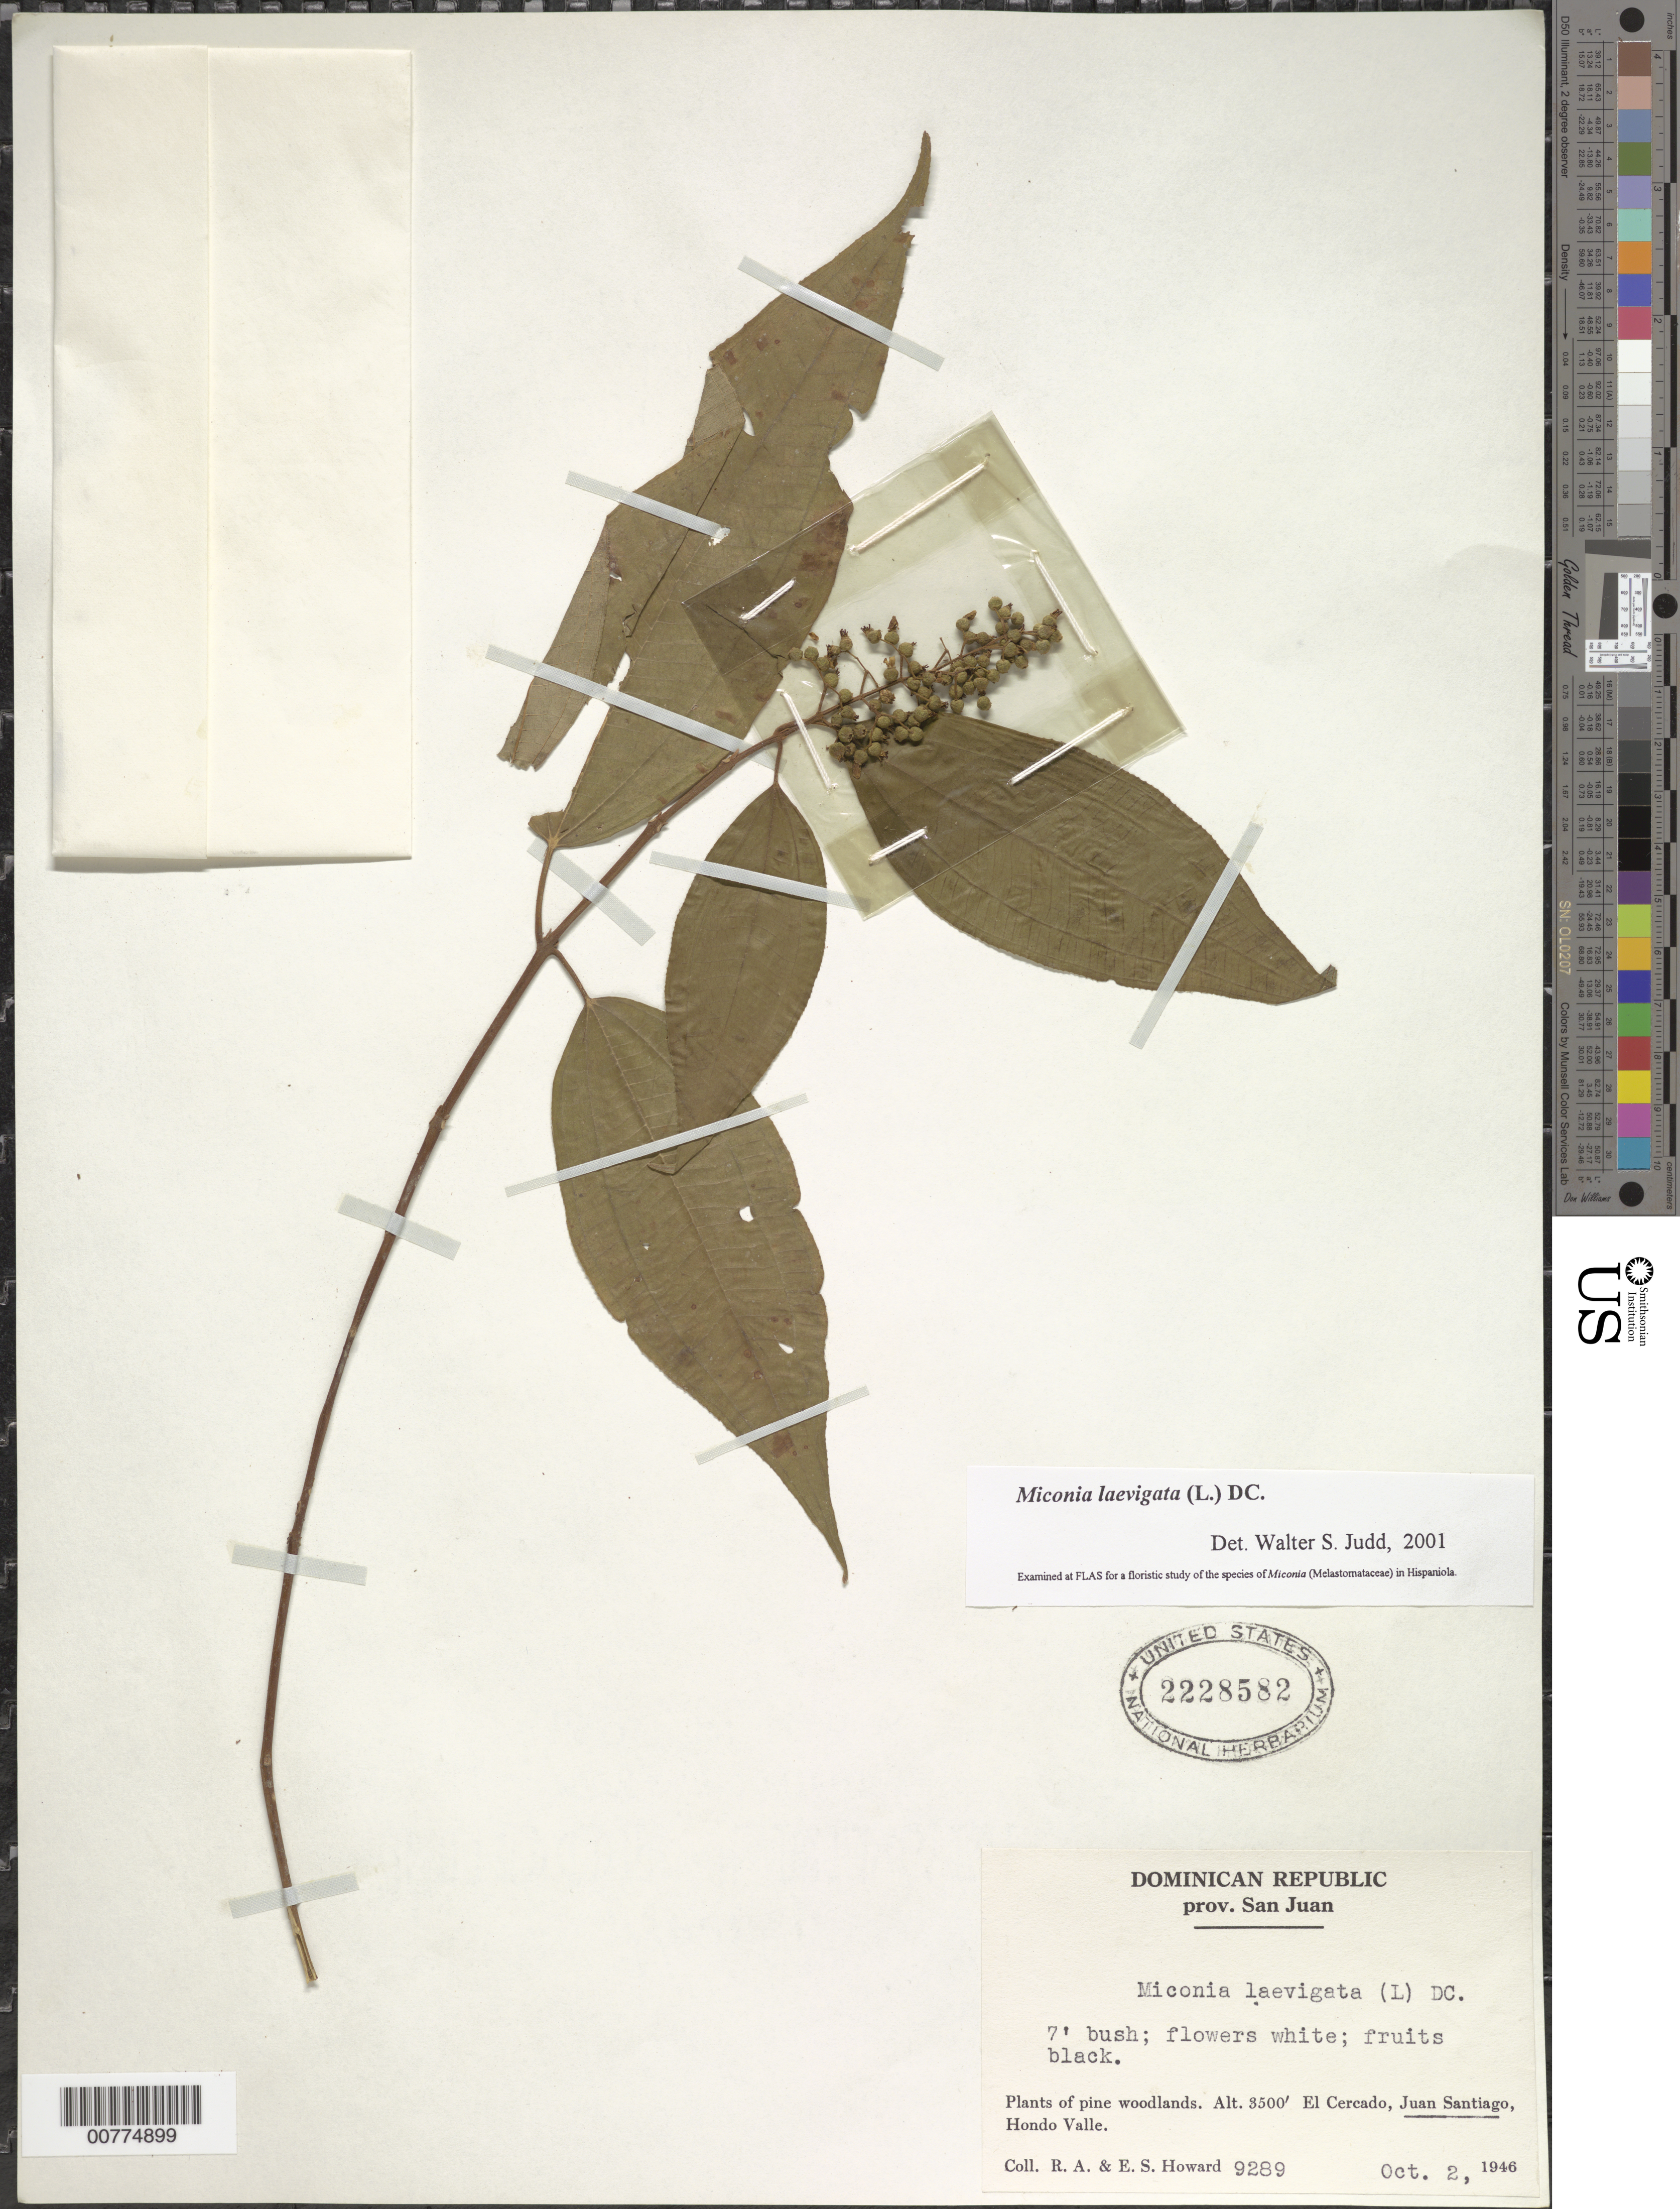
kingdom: Plantae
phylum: Tracheophyta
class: Magnoliopsida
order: Myrtales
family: Melastomataceae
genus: Miconia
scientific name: Miconia laevigata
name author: (L.) D. Don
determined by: Judd, Walter S.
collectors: R. A. Howard & E. S. Howard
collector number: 9289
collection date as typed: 02 Oct 1946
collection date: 1946-10-02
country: Dominican Republic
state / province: San Juan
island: Hispaniola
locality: El Cercado, Juan Santiago, Hondo Valle.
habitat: Pine woodlands.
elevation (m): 1067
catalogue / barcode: US 2228582